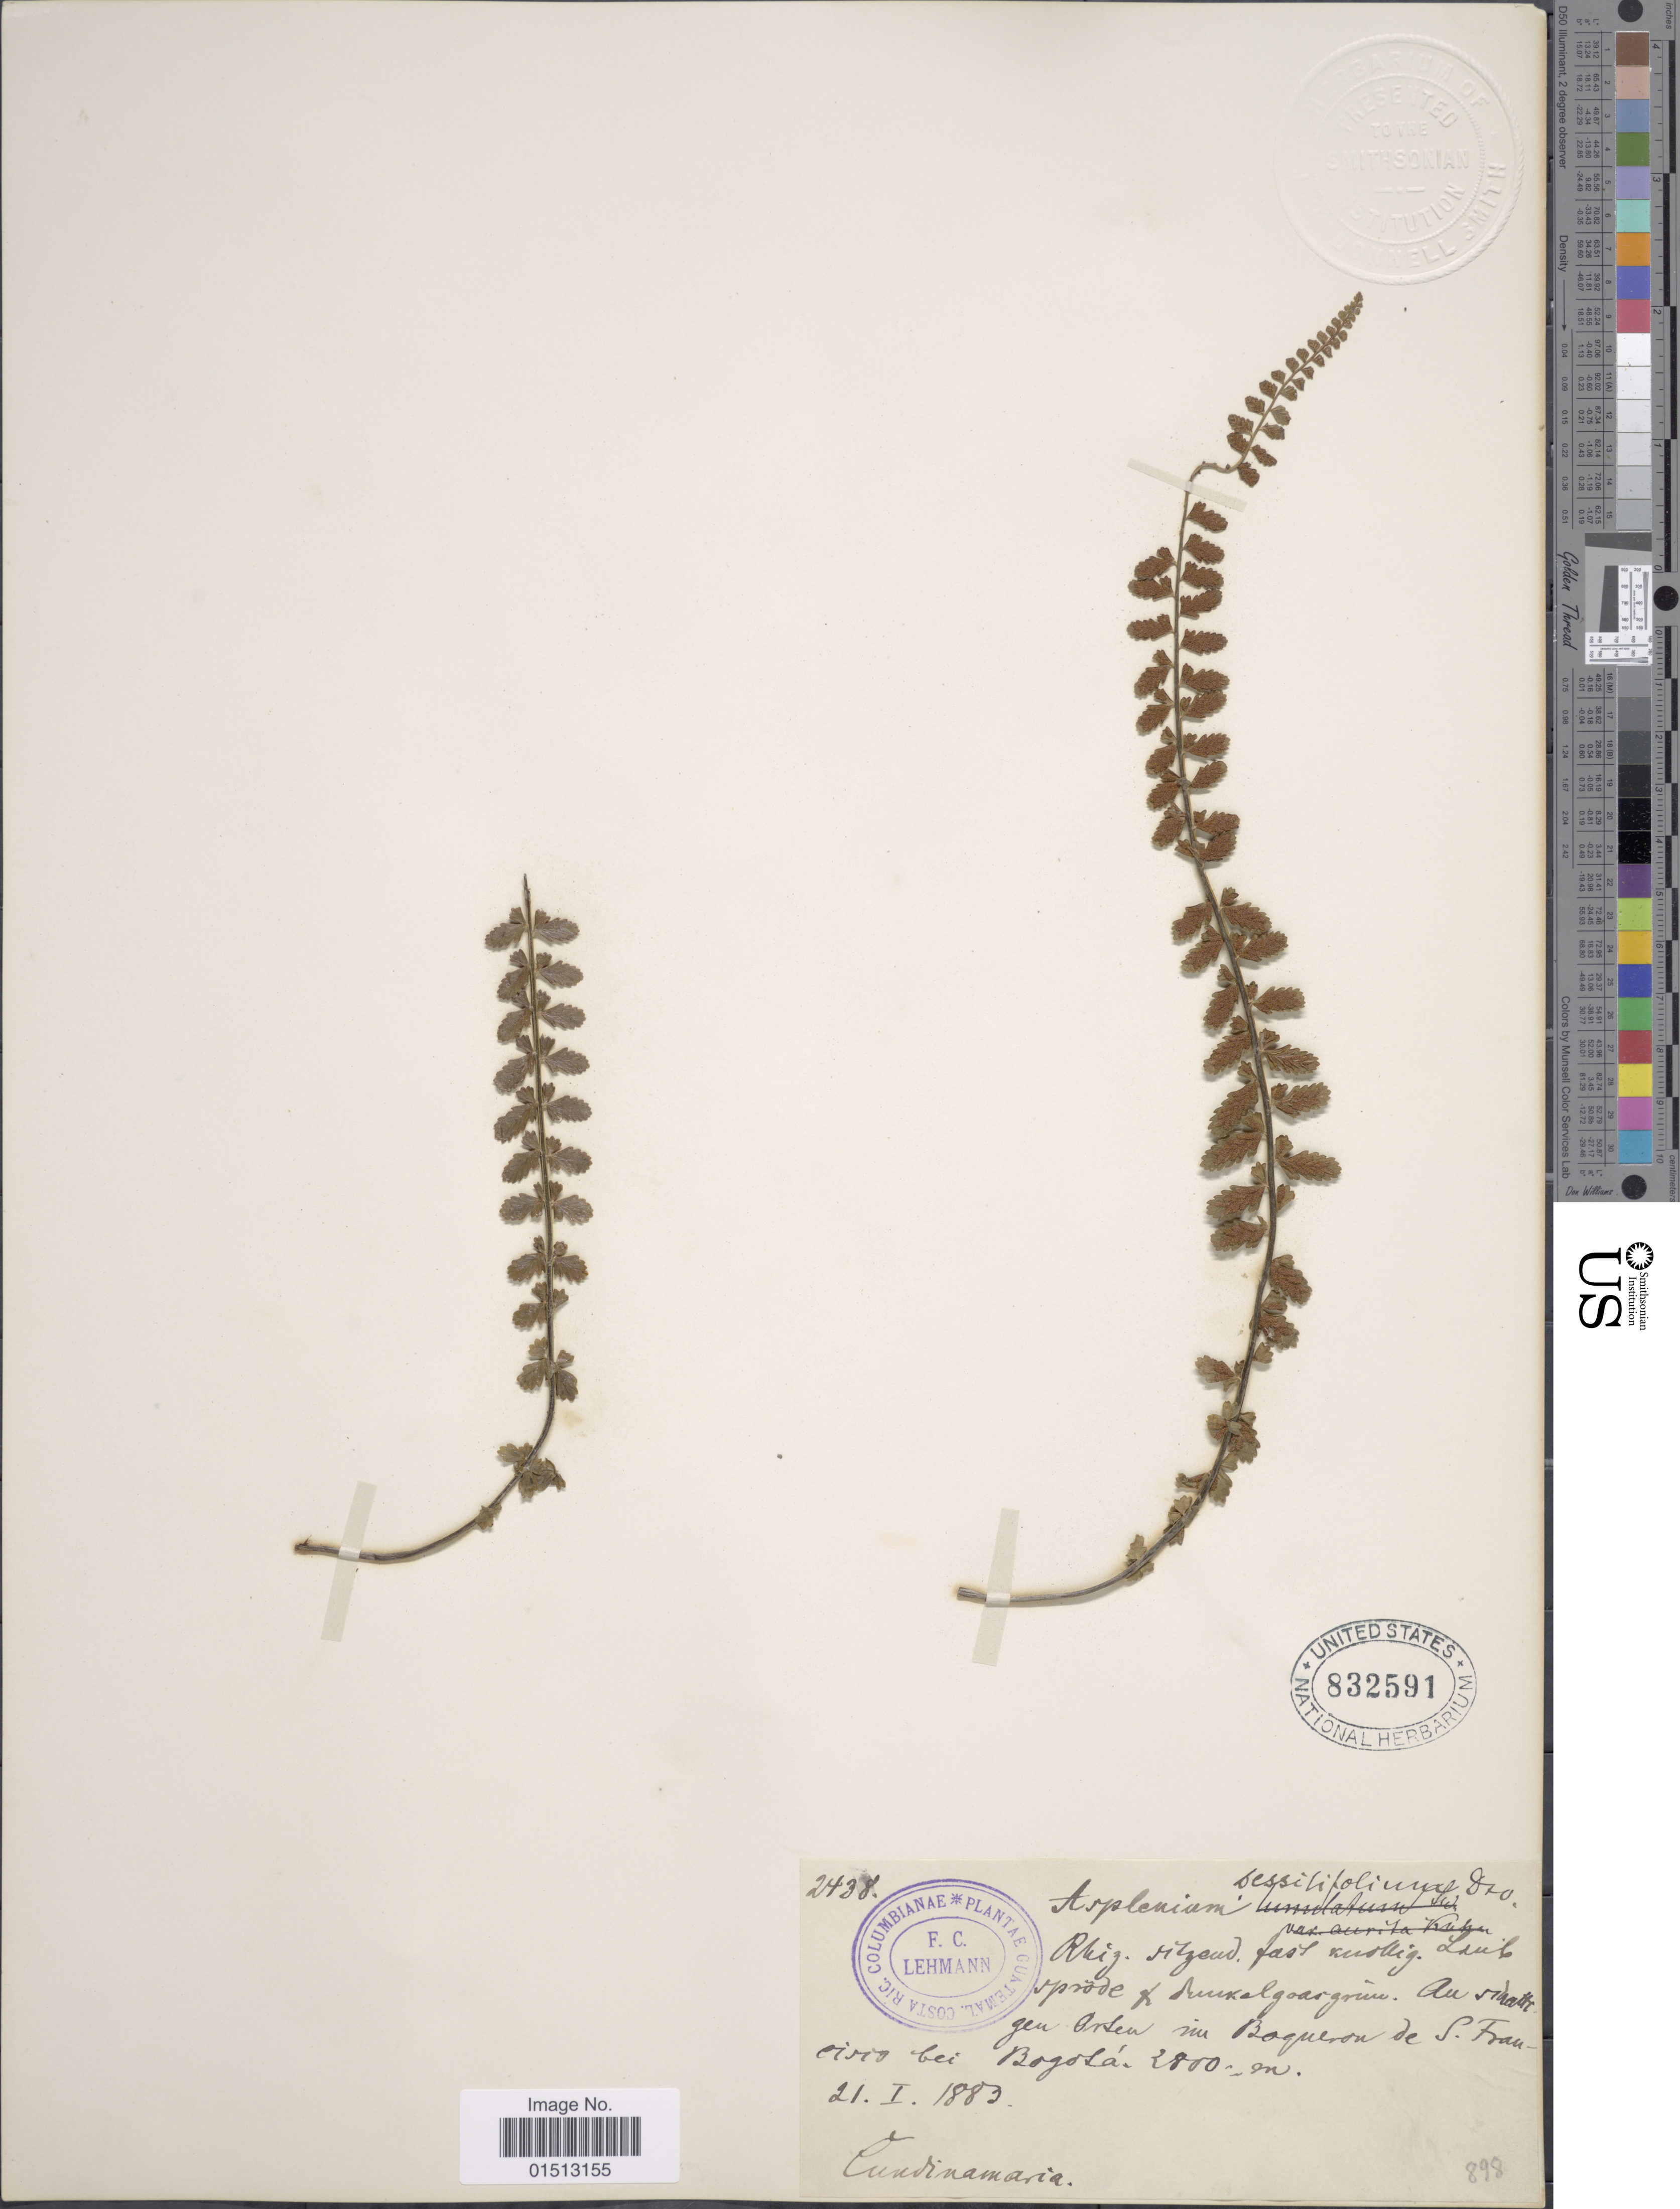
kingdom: Plantae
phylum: Tracheophyta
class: Polypodiopsida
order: Polypodiales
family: Aspleniaceae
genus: Asplenium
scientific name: Asplenium sessilifolium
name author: Desv.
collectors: F. C. Lehmann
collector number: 2438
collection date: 1883-01-21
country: Colombia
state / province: Cundinamarca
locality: Boqueron de S. Francisco bei Bogotá.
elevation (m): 2800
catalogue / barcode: US 832591